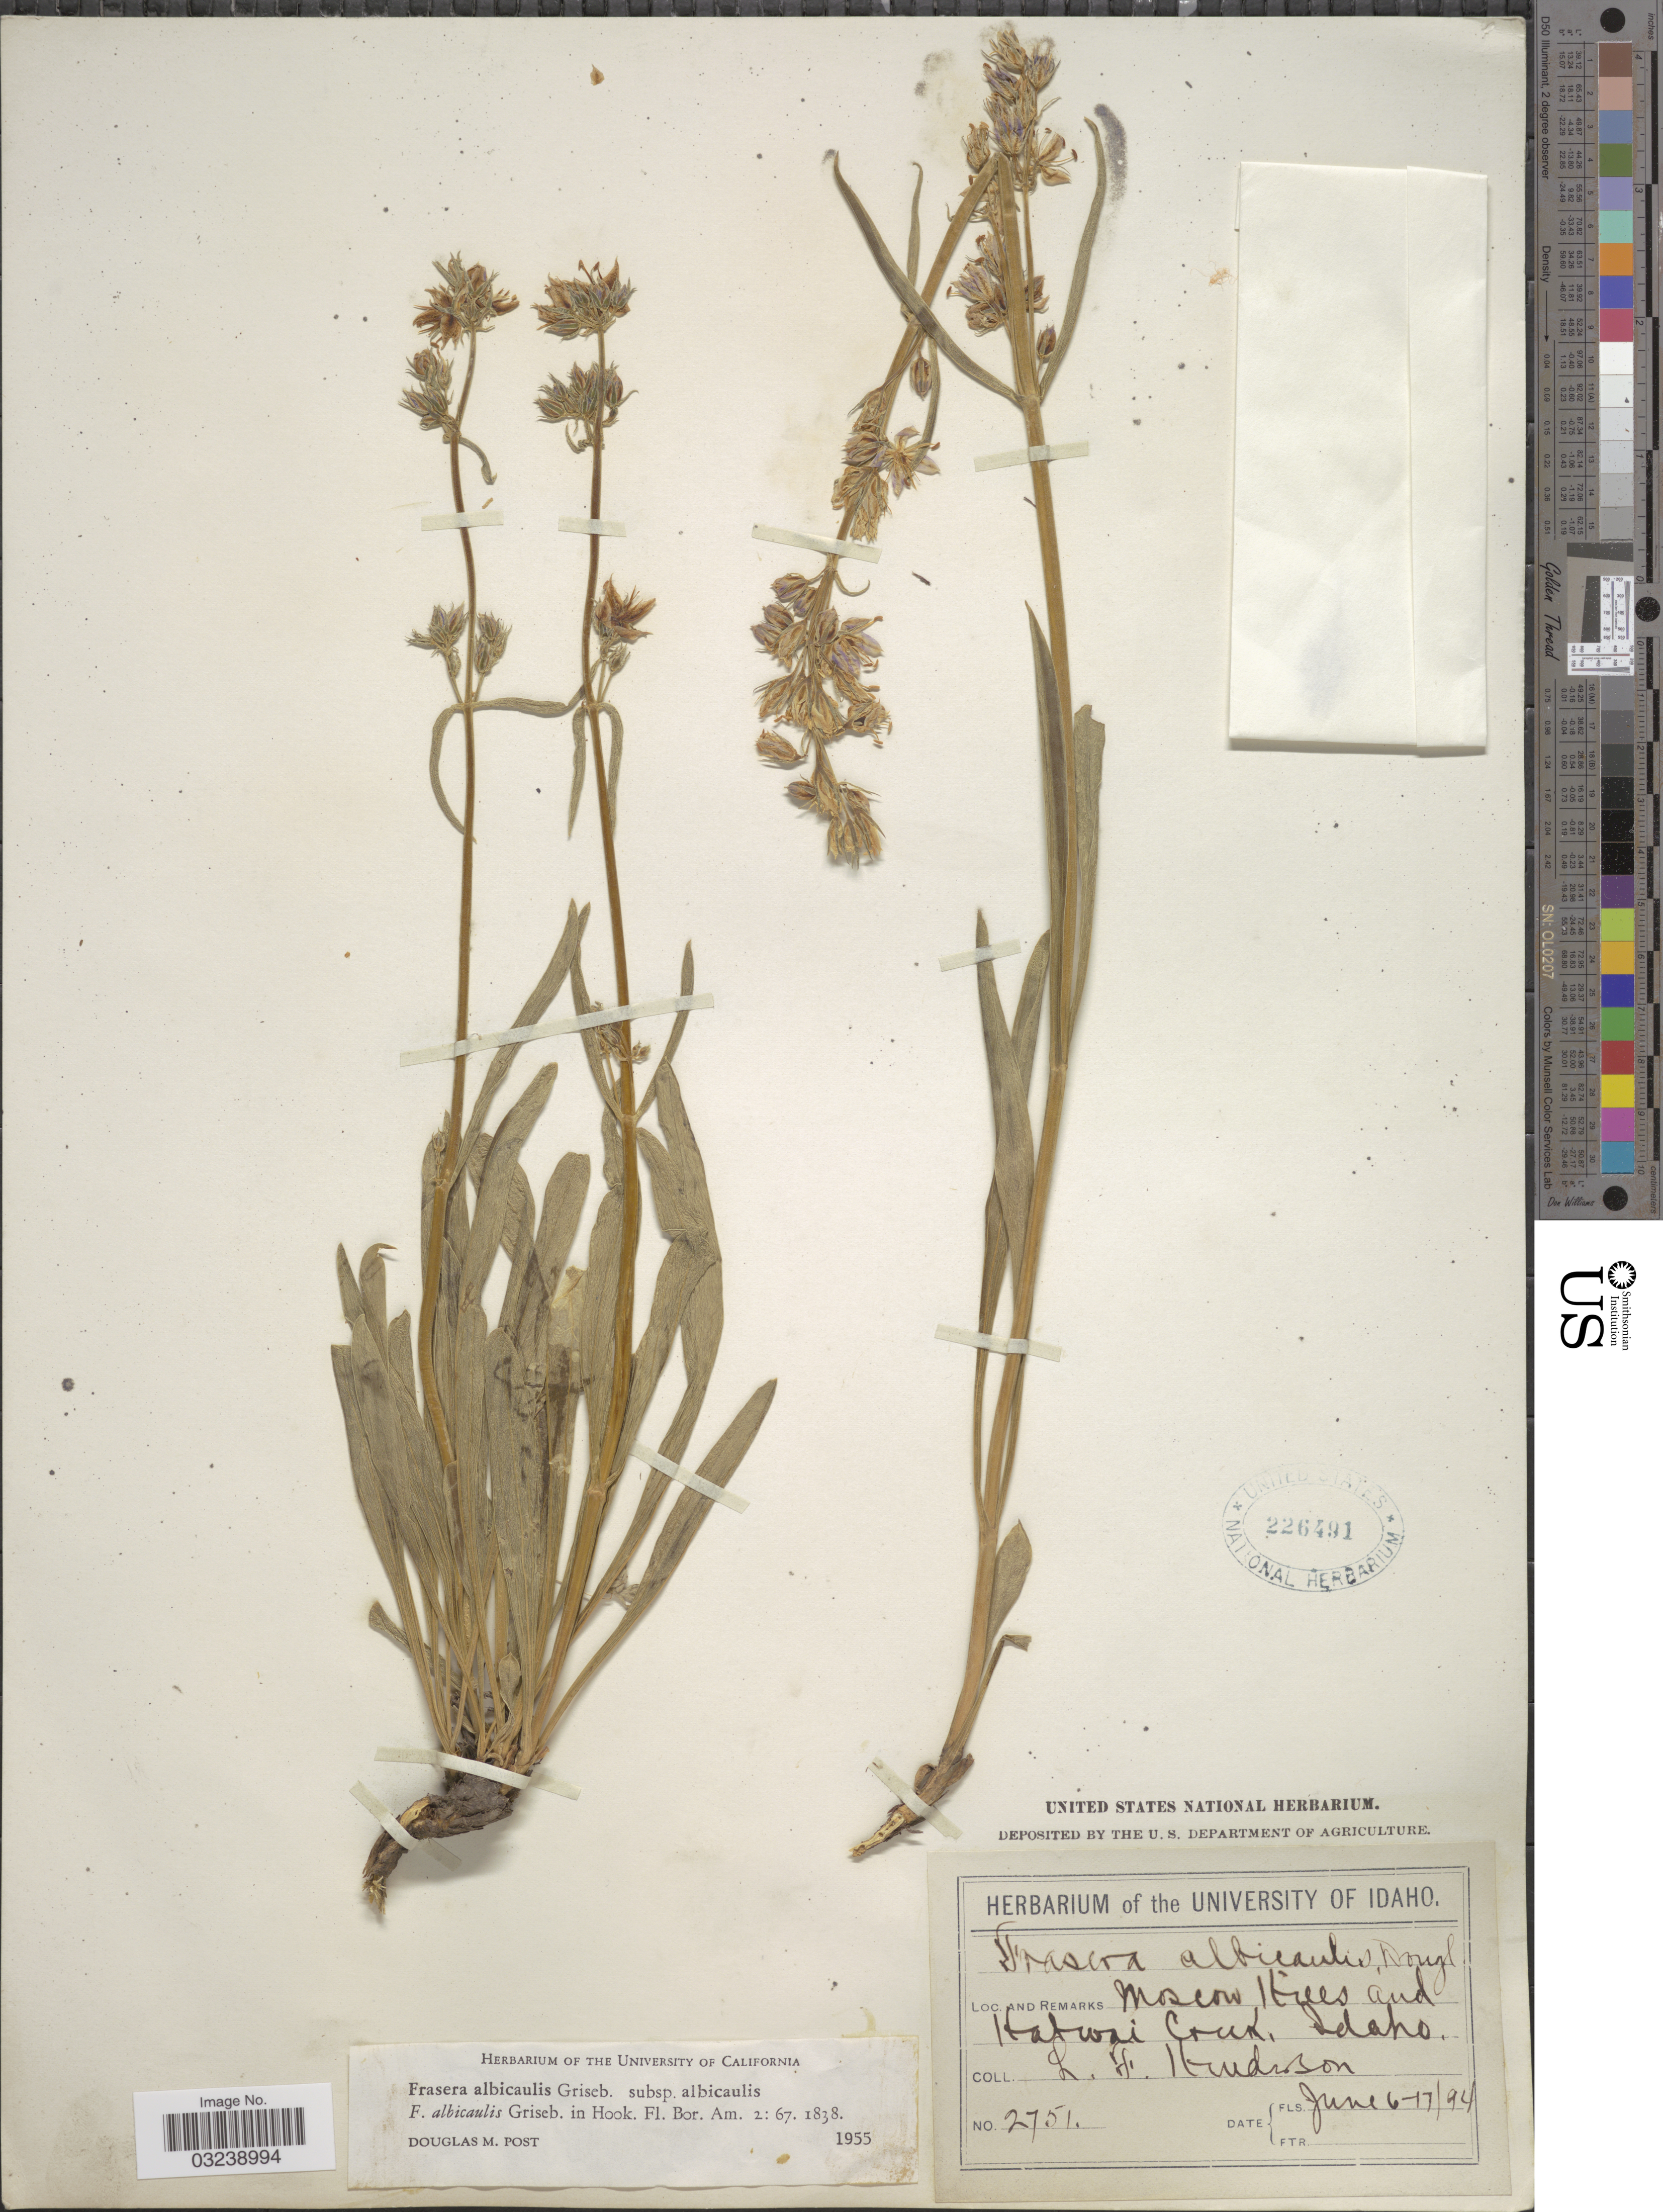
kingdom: Plantae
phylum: Tracheophyta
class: Magnoliopsida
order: Gentianales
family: Gentianaceae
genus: Frasera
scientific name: Frasera albicaulis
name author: Griseb.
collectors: L. Henderson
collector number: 2751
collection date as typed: Transcribed d/m/y: 6/6/94 to 17/6/94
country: United States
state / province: Idaho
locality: Moscow Hills and Hatwai Creek.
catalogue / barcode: US 226491